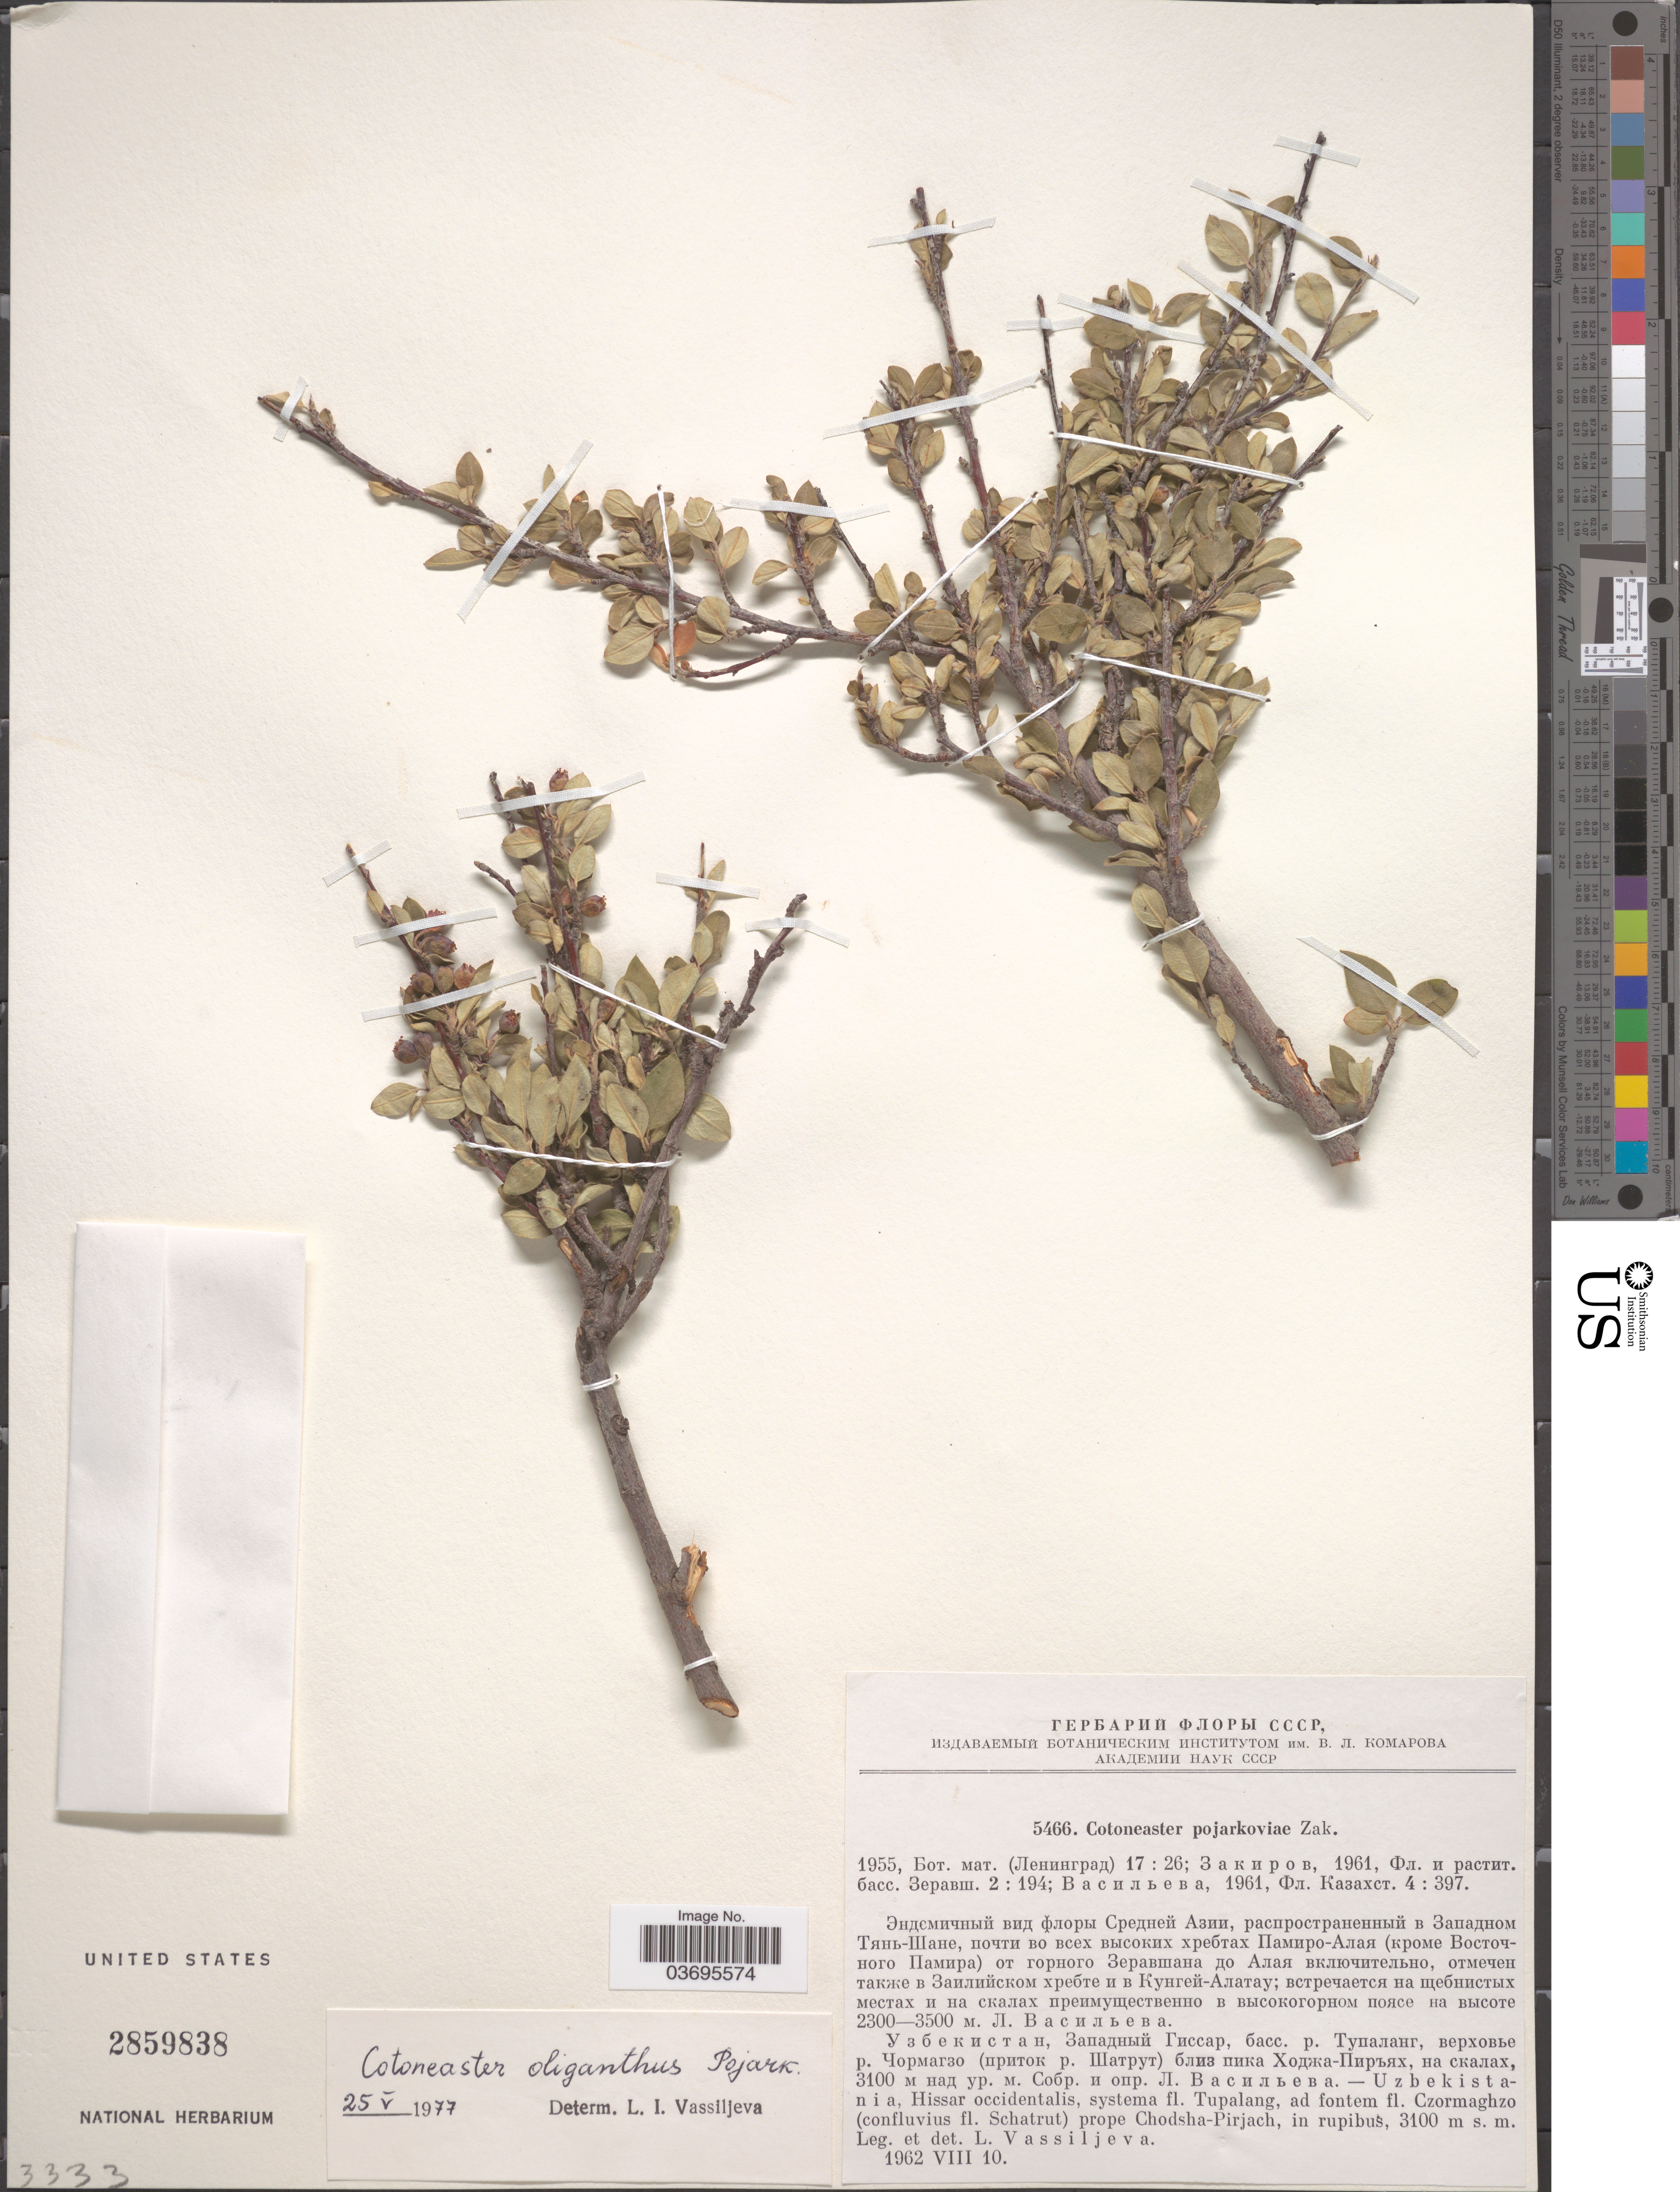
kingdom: Plantae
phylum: Tracheophyta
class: Magnoliopsida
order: Rosales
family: Rosaceae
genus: Cotoneaster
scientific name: Cotoneaster oliganthus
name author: Pojark.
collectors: L. Vassiljeva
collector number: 5466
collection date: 1962-08-10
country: Uzbekistan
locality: Uzbekistania, Hissar occidentalis, systema fl. Tupalang, ad fontem fl. Czormaghzo (confluvius fl. Schatrut) prope Chodsha-Pirjach, in rupibus.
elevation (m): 3100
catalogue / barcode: US 2859838